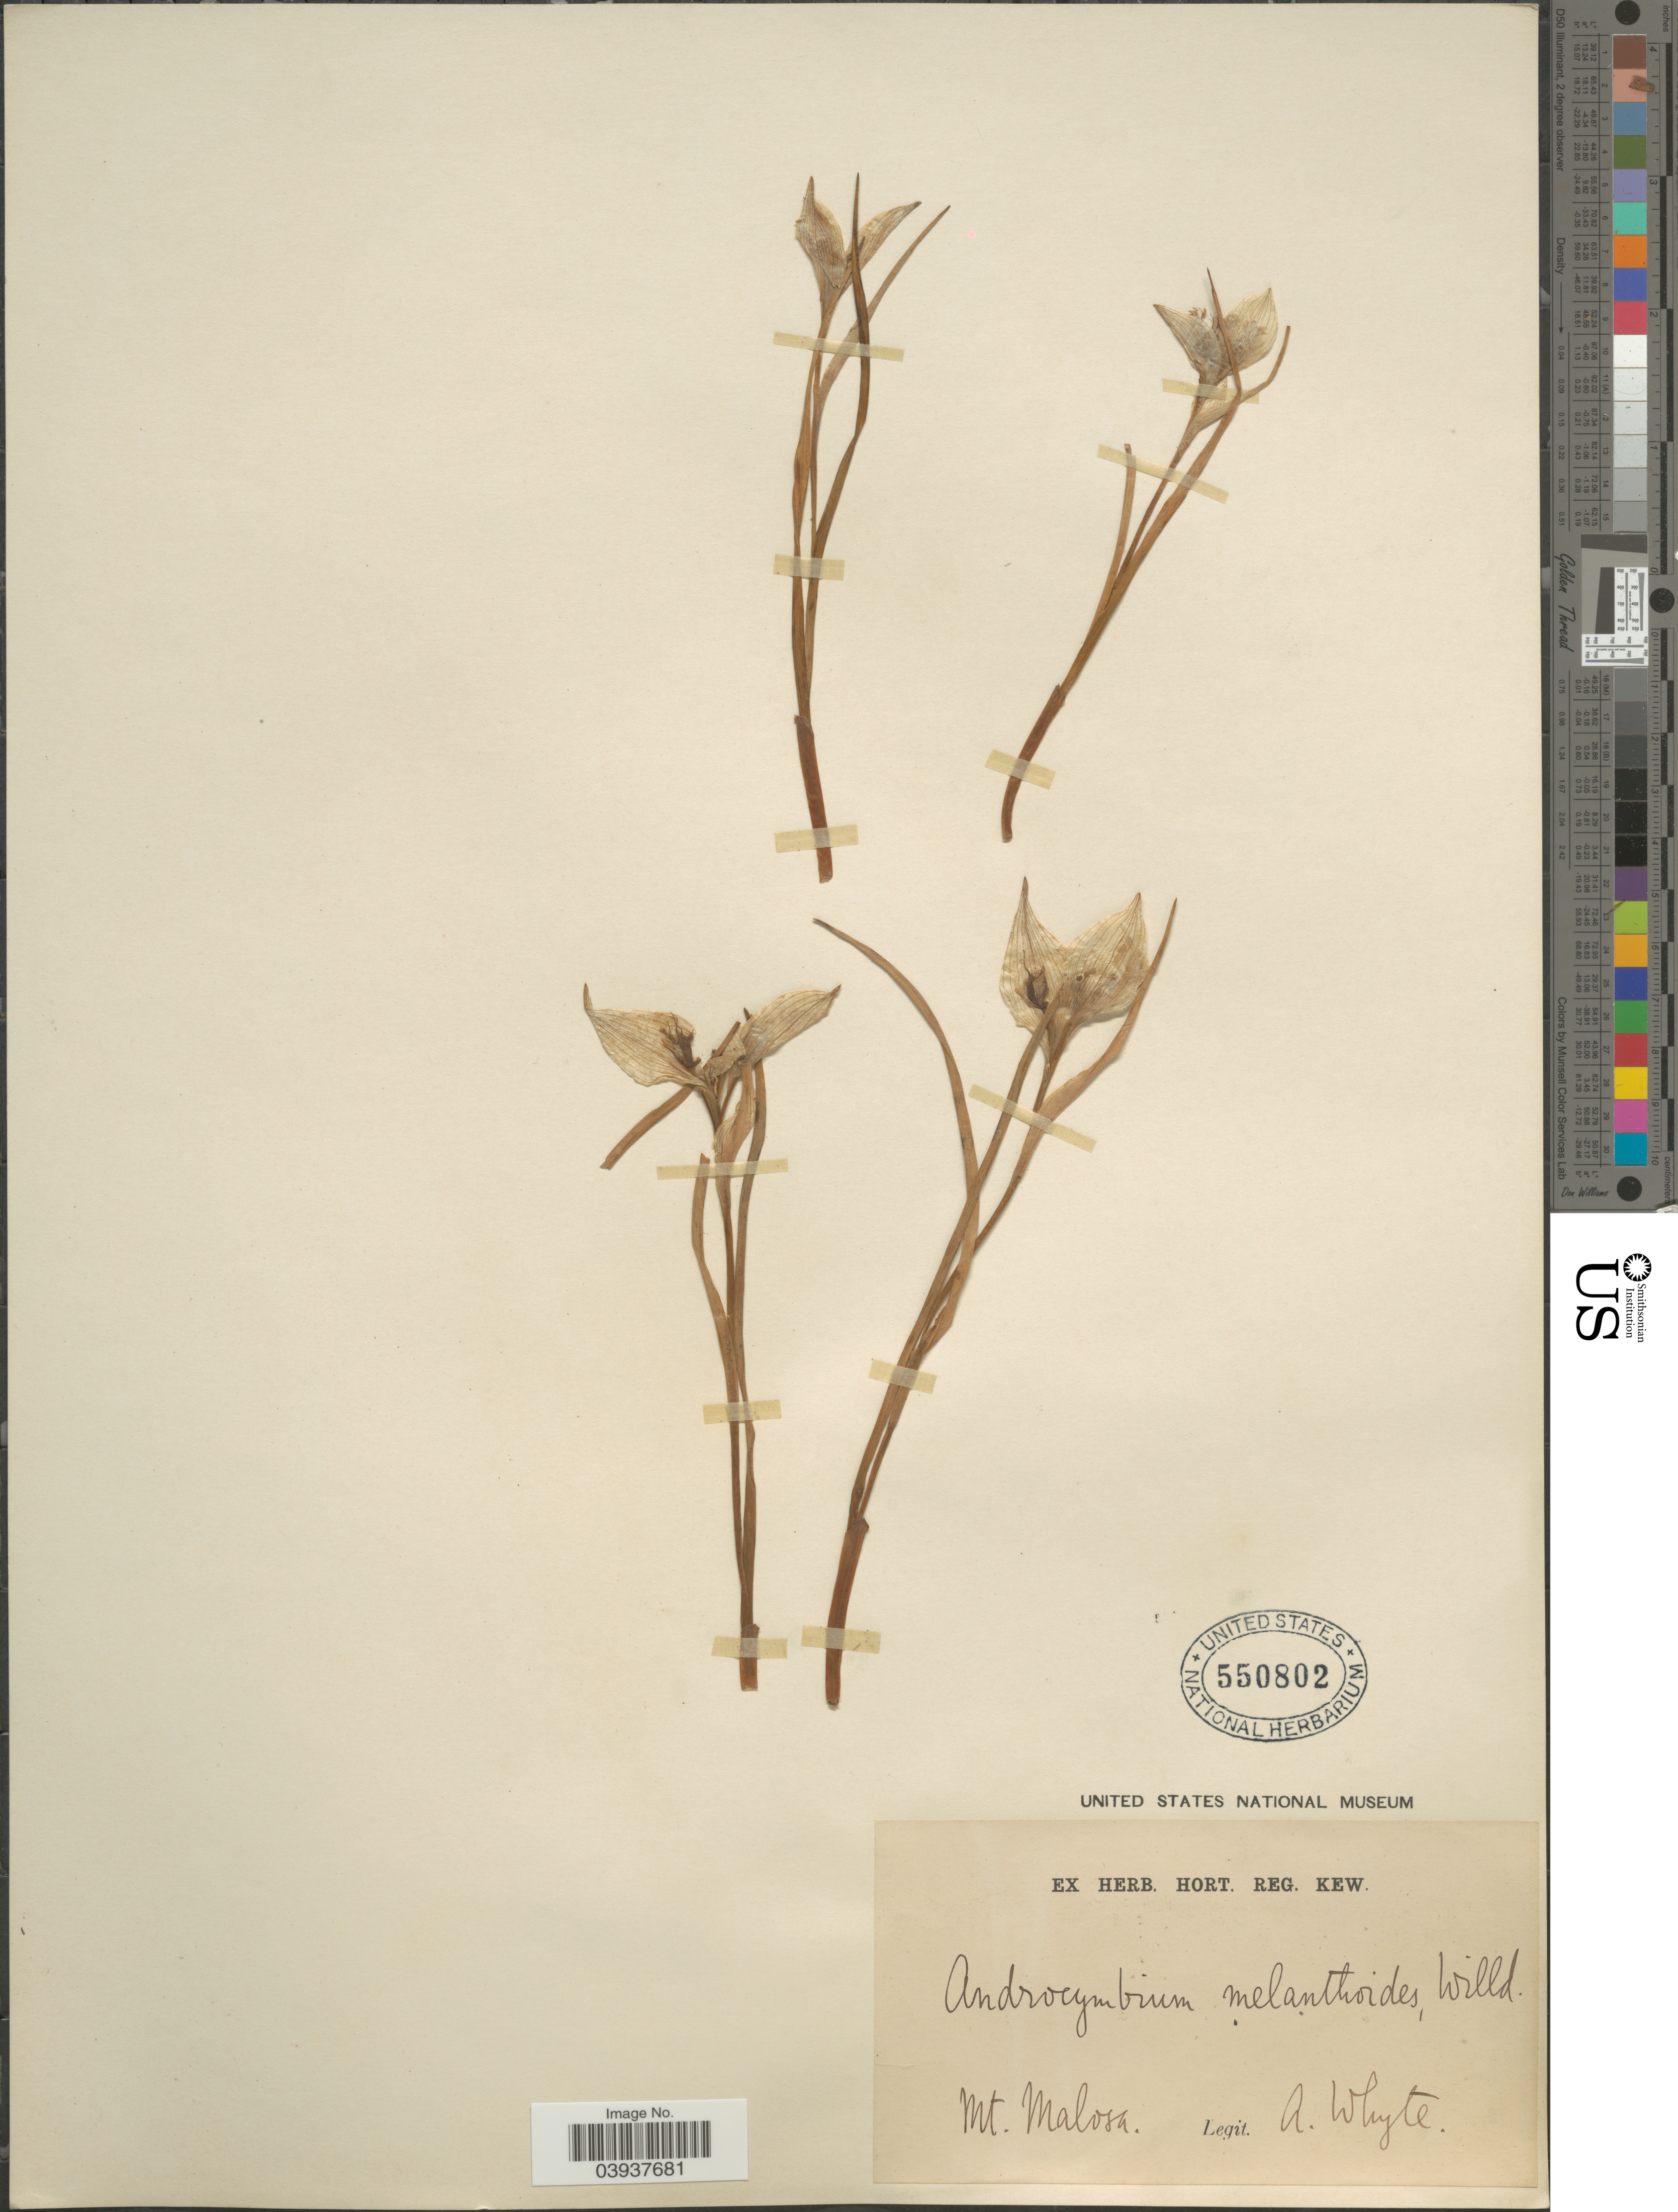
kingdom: Plantae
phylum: Tracheophyta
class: Liliopsida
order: Liliales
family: Colchicaceae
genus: Androcymbium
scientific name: Androcymbium melanthioides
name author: Willd.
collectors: A. Whyte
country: Russian Federation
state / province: Kamchatka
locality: Mt. Malosa. Petropaulski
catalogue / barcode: US 550802